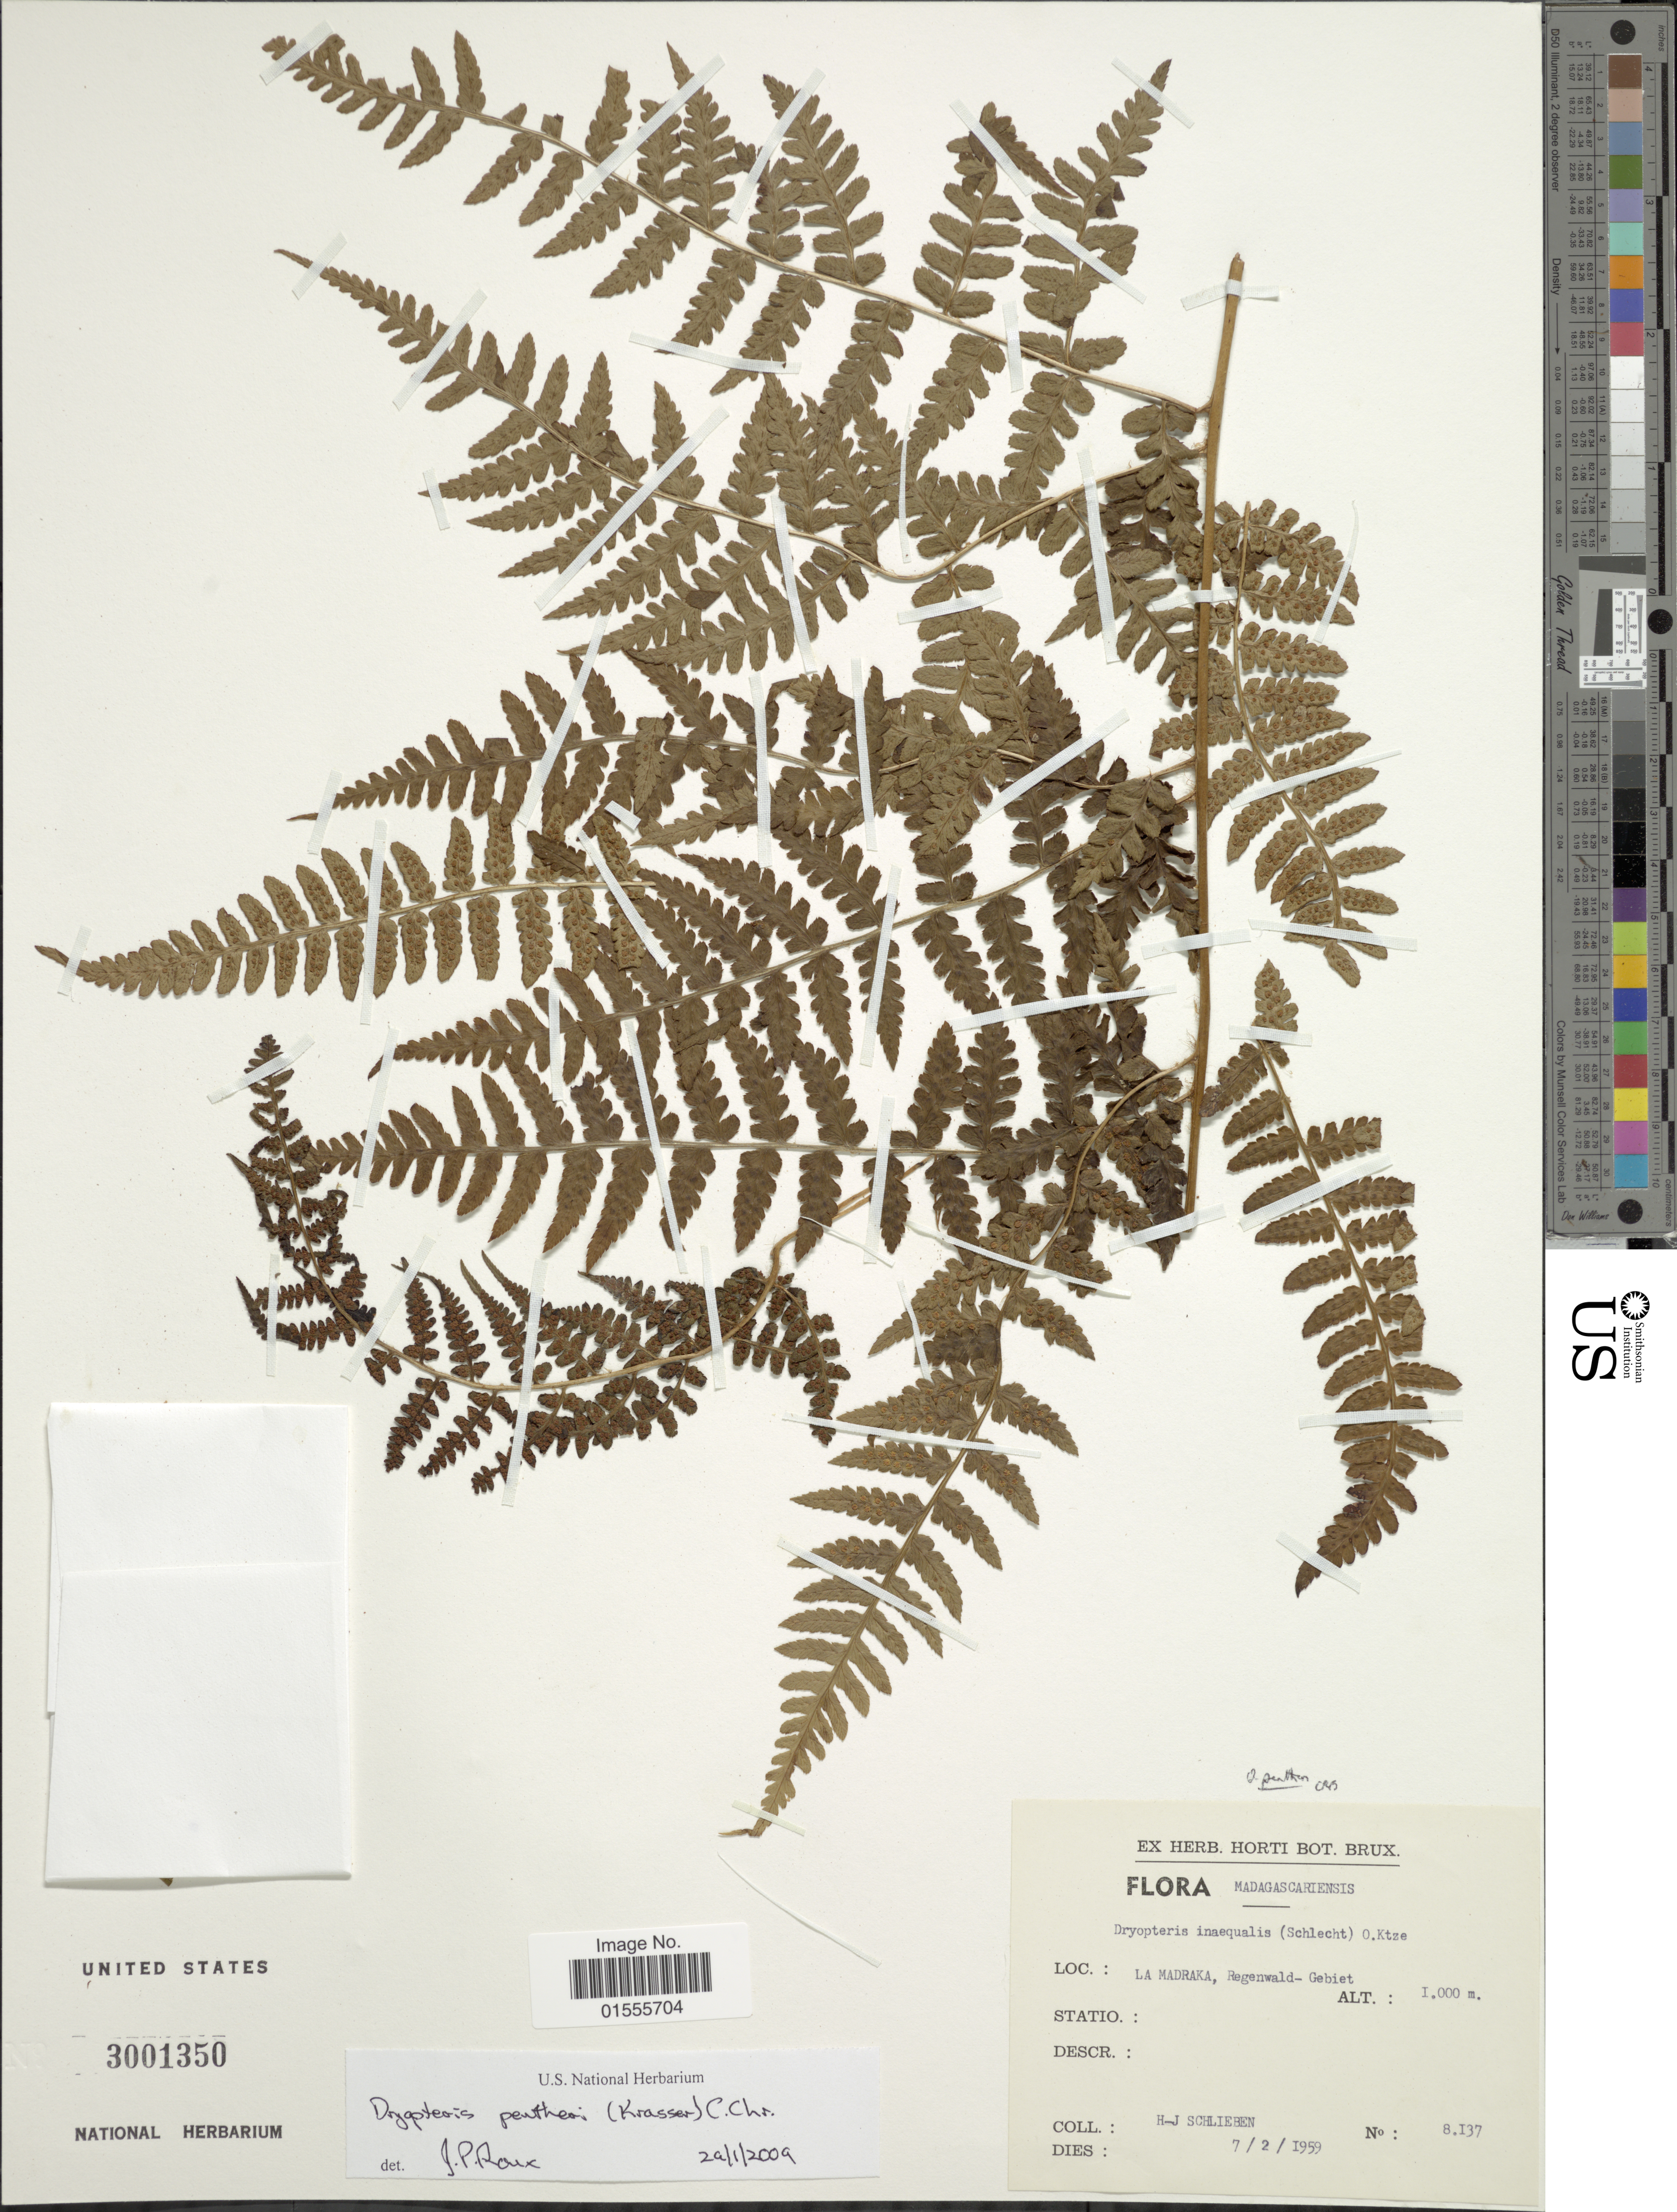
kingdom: Plantae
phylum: Tracheophyta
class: Polypodiopsida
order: Polypodiales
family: Dryopteridaceae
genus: Dryopteris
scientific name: Dryopteris pentheri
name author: (Krasser) C. Chr.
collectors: H. J. Schlieben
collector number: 8137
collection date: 1959-02-07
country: Madagascar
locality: La Madraka, regenwald-Gebiet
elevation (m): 1000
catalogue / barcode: US 3001350